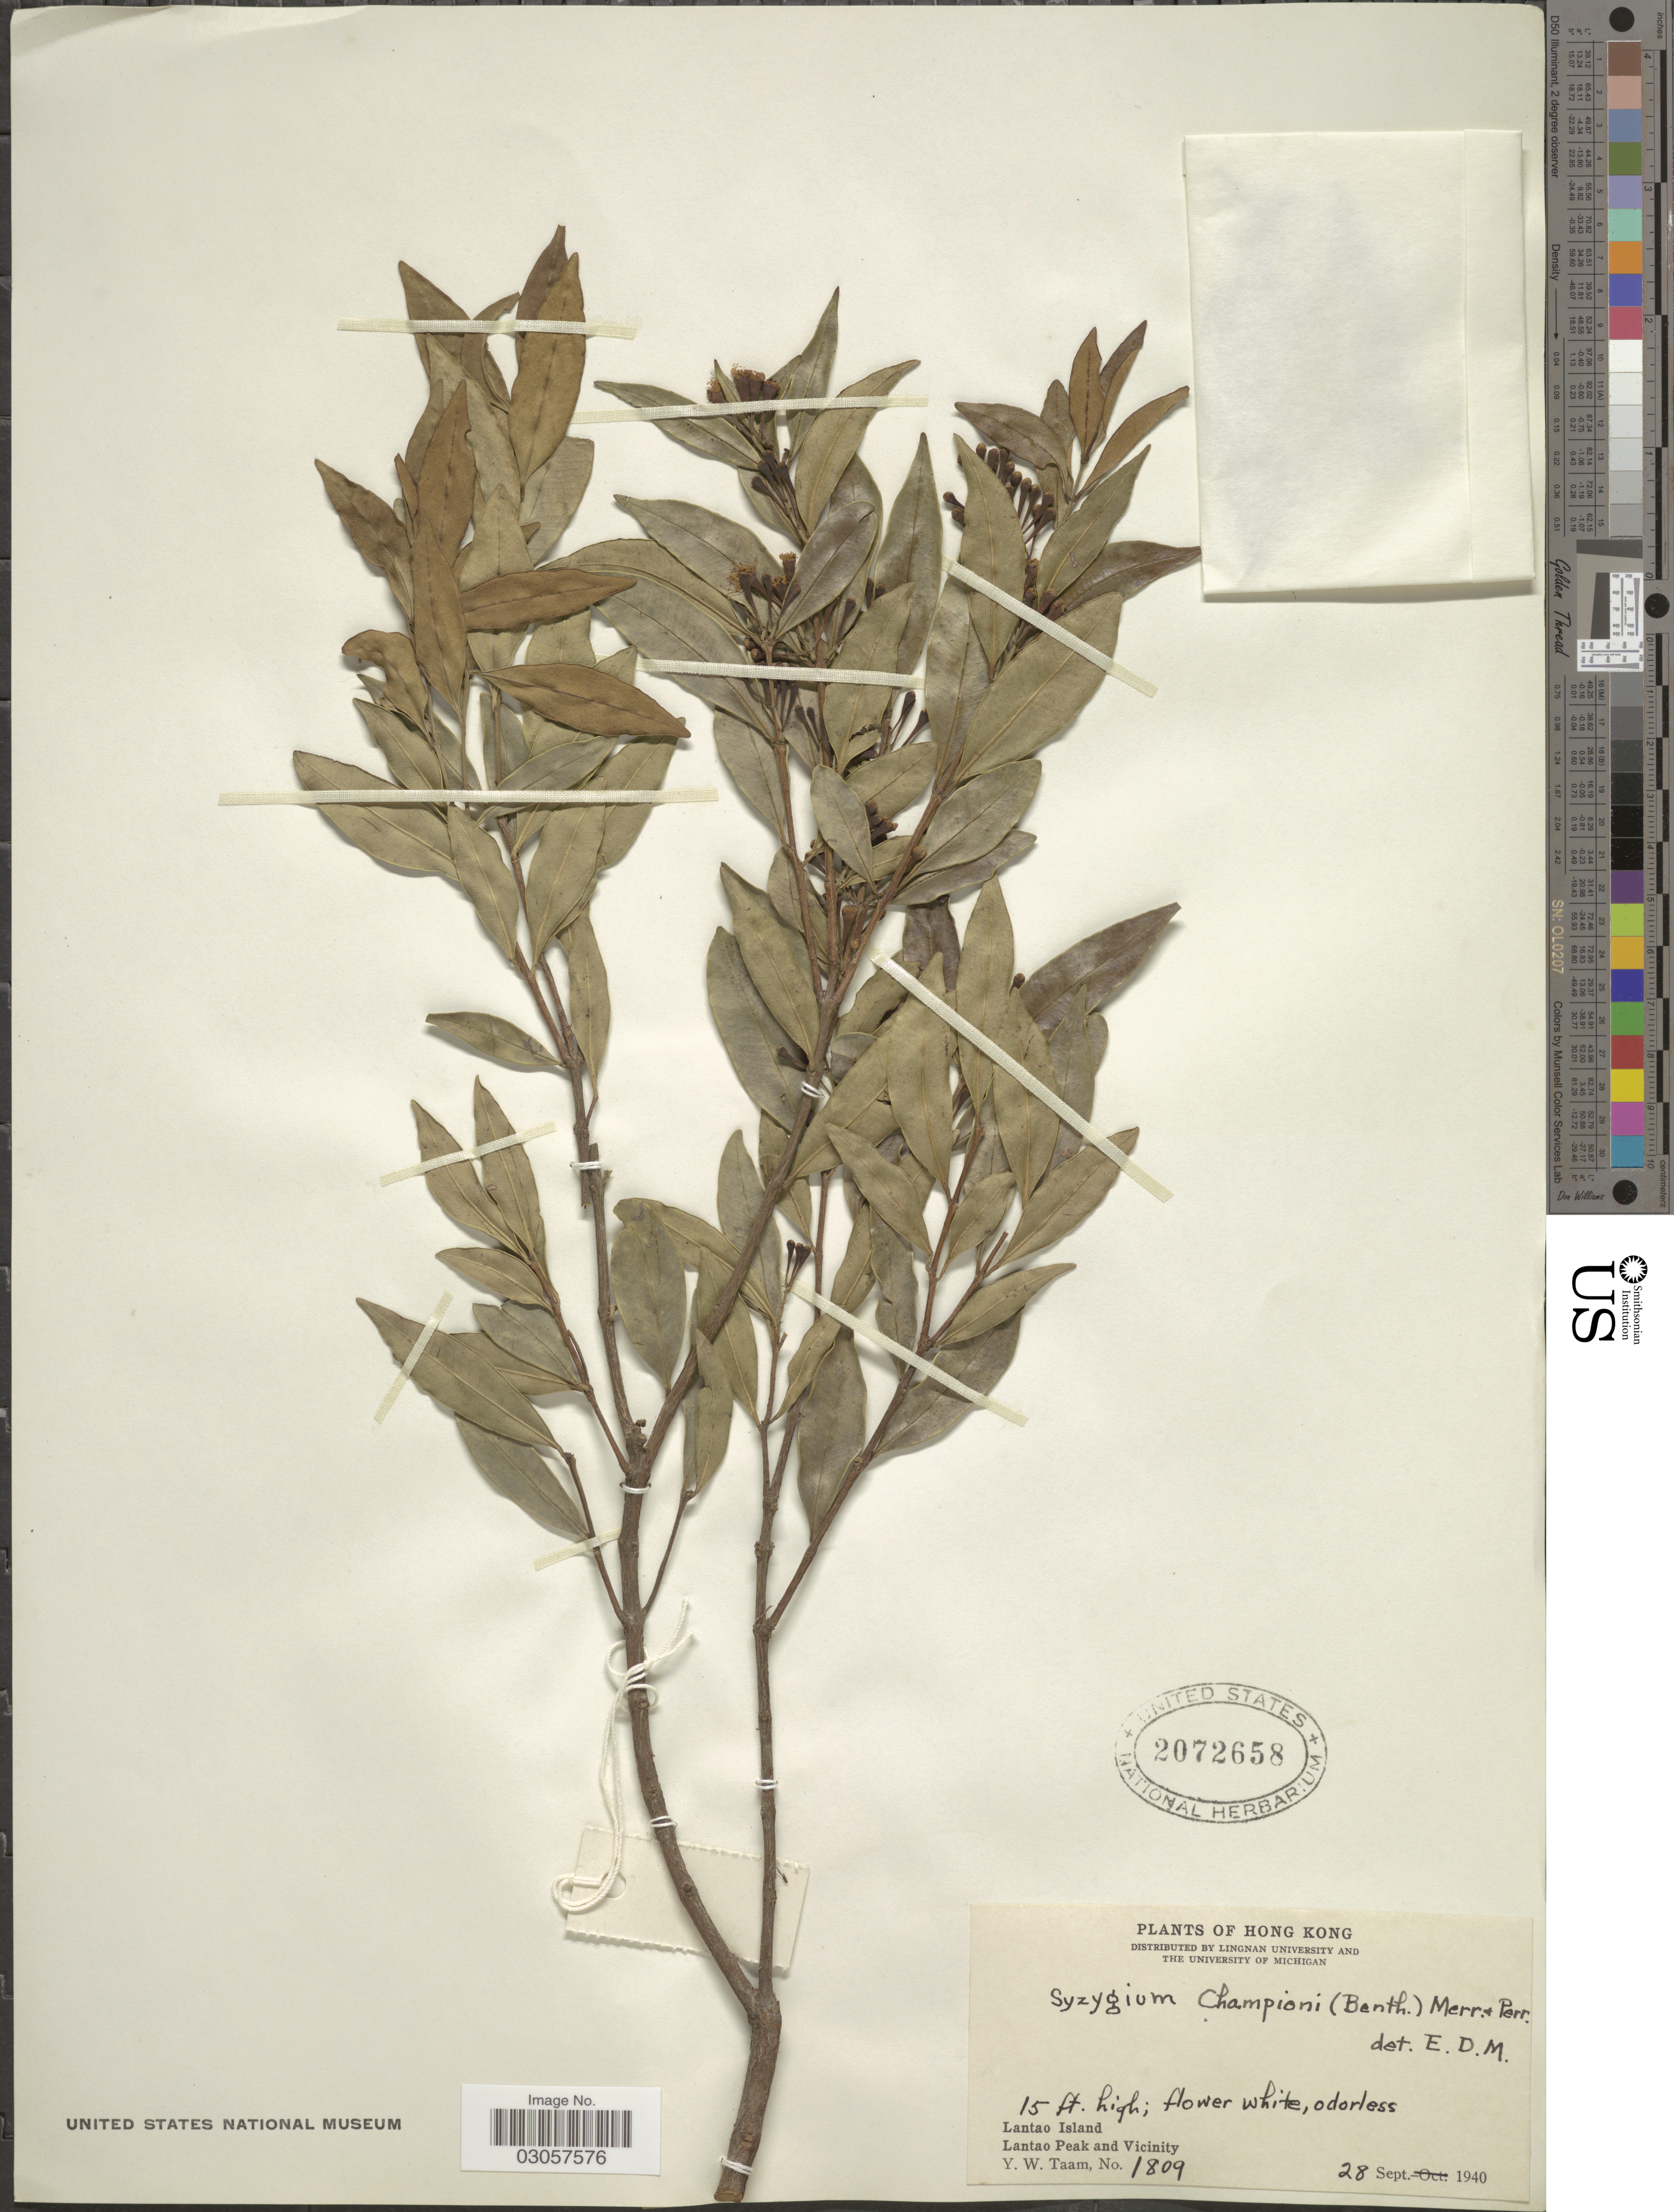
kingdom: Plantae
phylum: Tracheophyta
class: Magnoliopsida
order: Myrtales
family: Myrtaceae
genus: Syzygium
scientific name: Syzygium championii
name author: (Benth.) Merr. & L.M. Perry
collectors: Y. W. Taam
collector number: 1809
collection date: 1940-09-28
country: China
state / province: Hong Kong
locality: Lantao Island. Lantao Peak and Vicinity.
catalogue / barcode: US 2072658